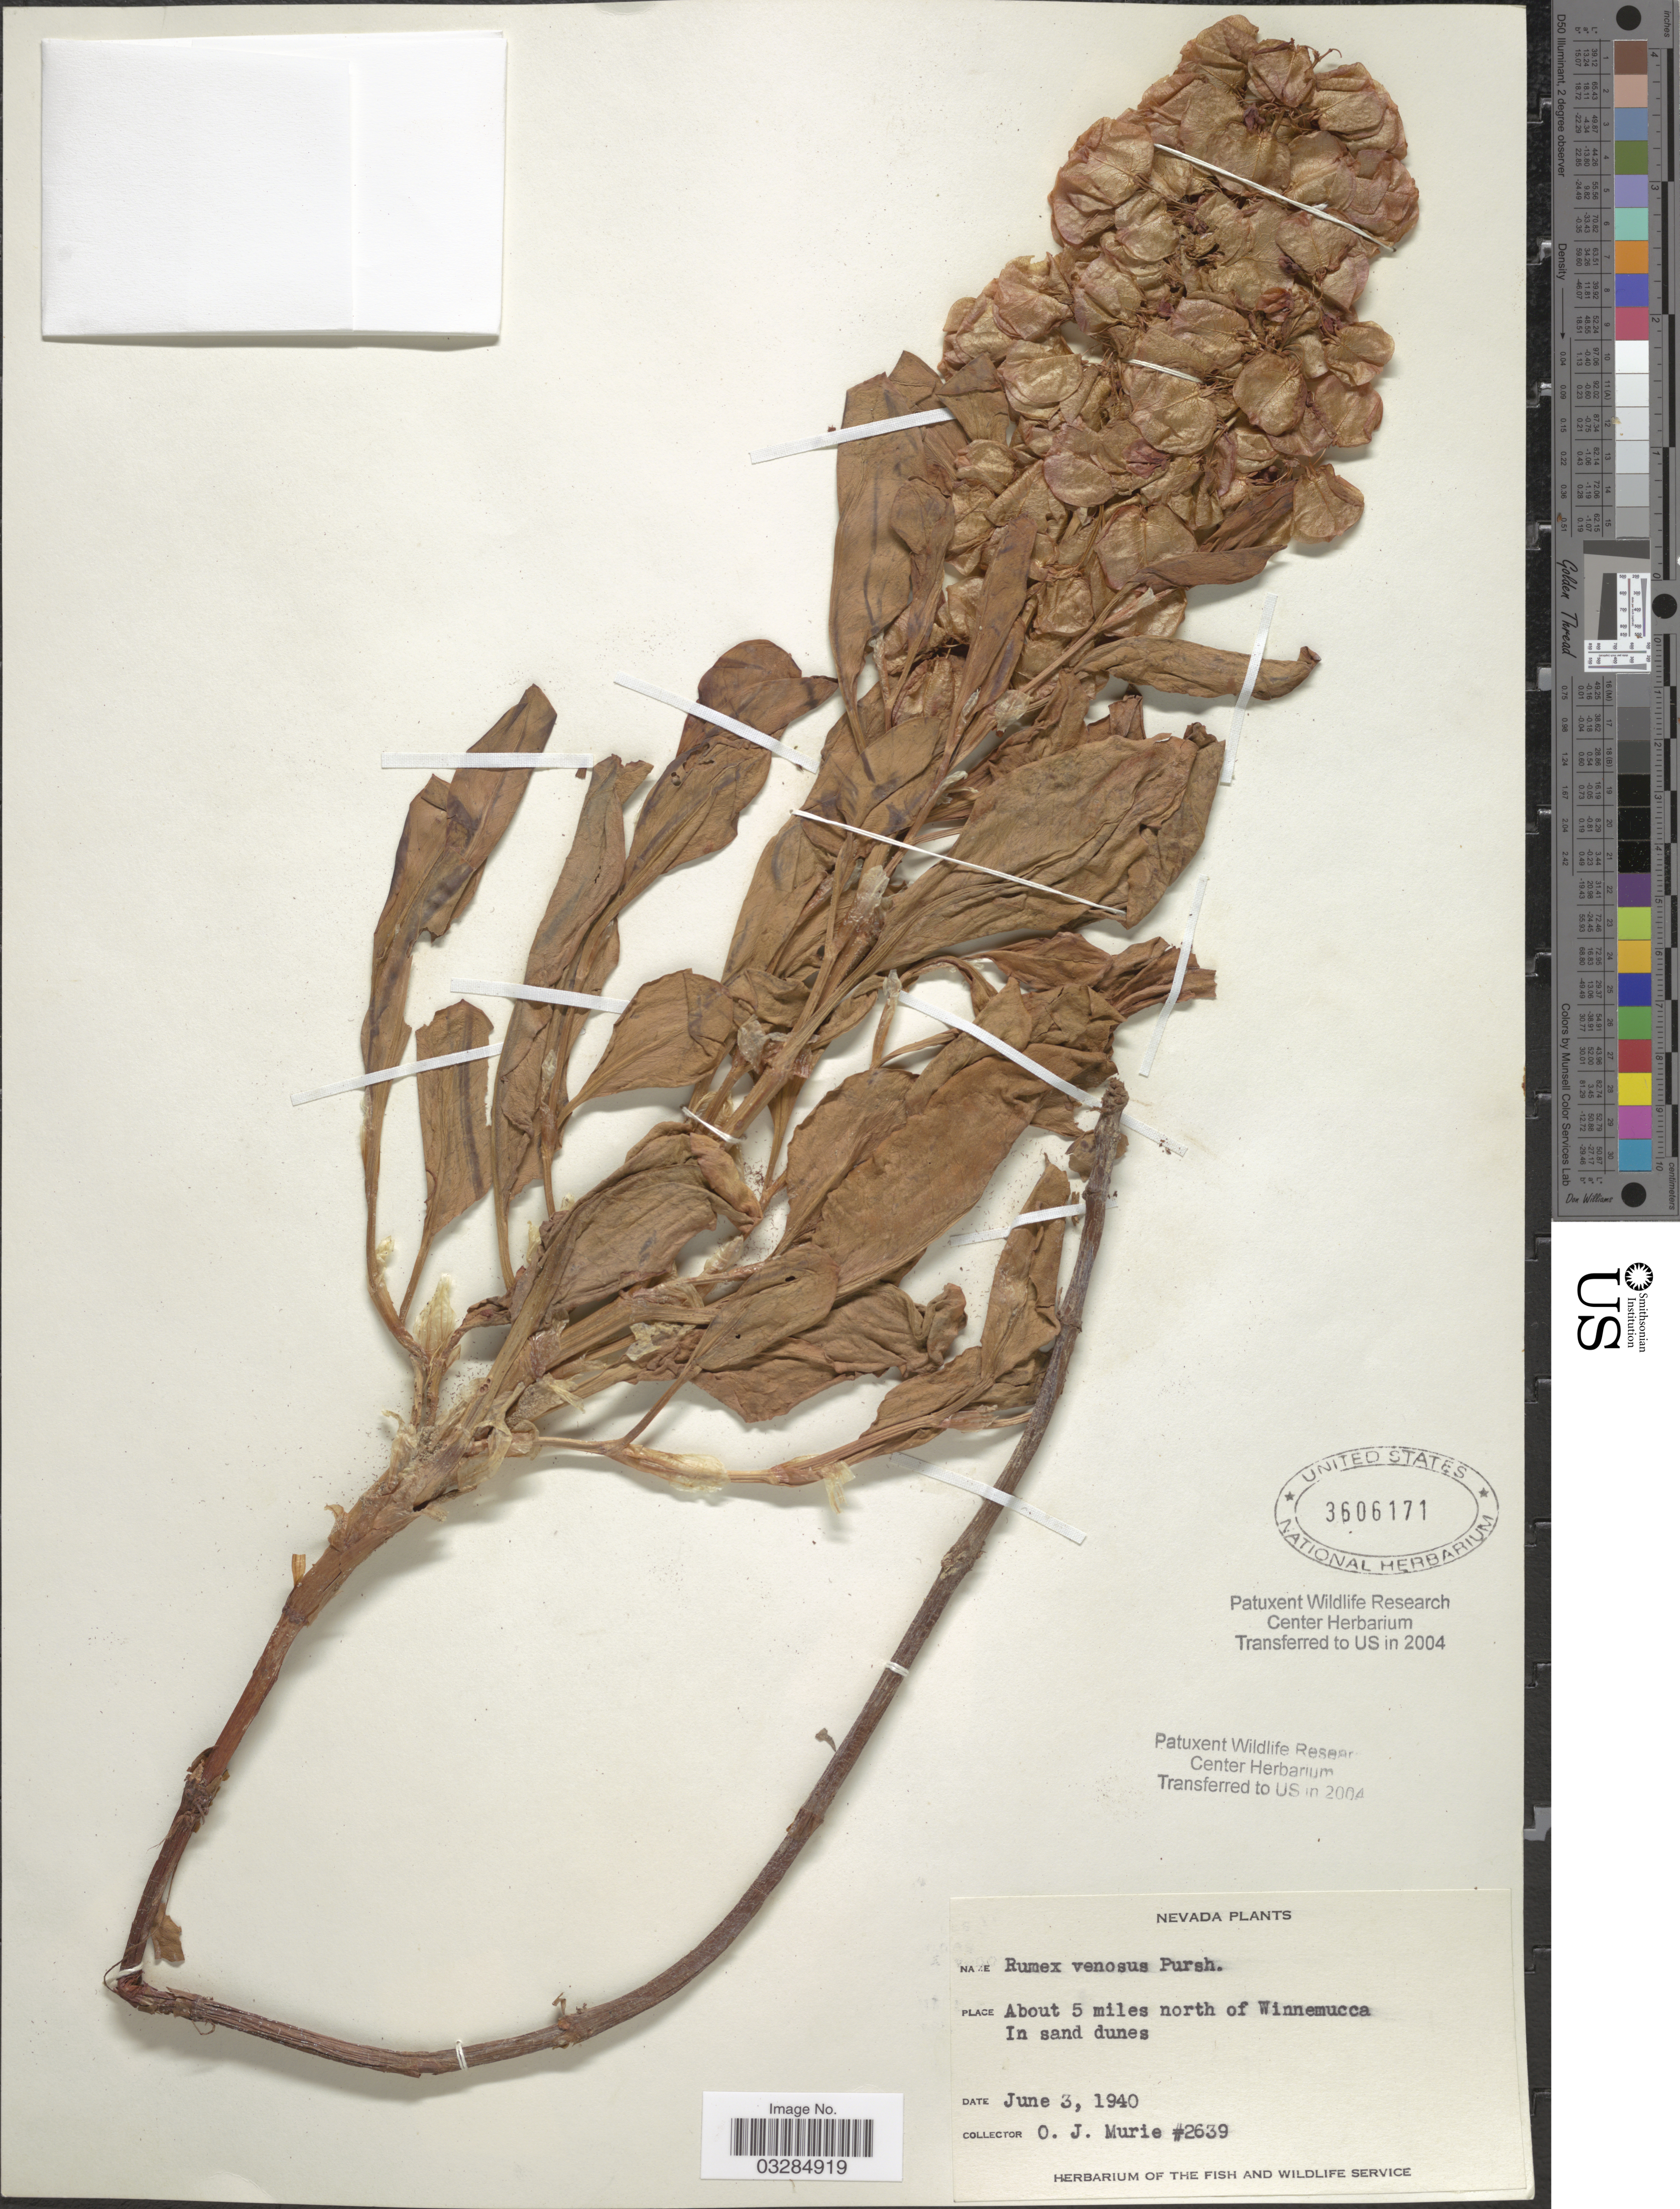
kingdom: Plantae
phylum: Tracheophyta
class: Magnoliopsida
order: Caryophyllales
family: Polygonaceae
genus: Rumex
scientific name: Rumex venosus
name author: Pursh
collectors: O. Murie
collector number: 2639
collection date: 1940-06-03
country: United States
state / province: Nevada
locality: About 5 miles north of Winnemucca.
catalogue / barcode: US 3606171